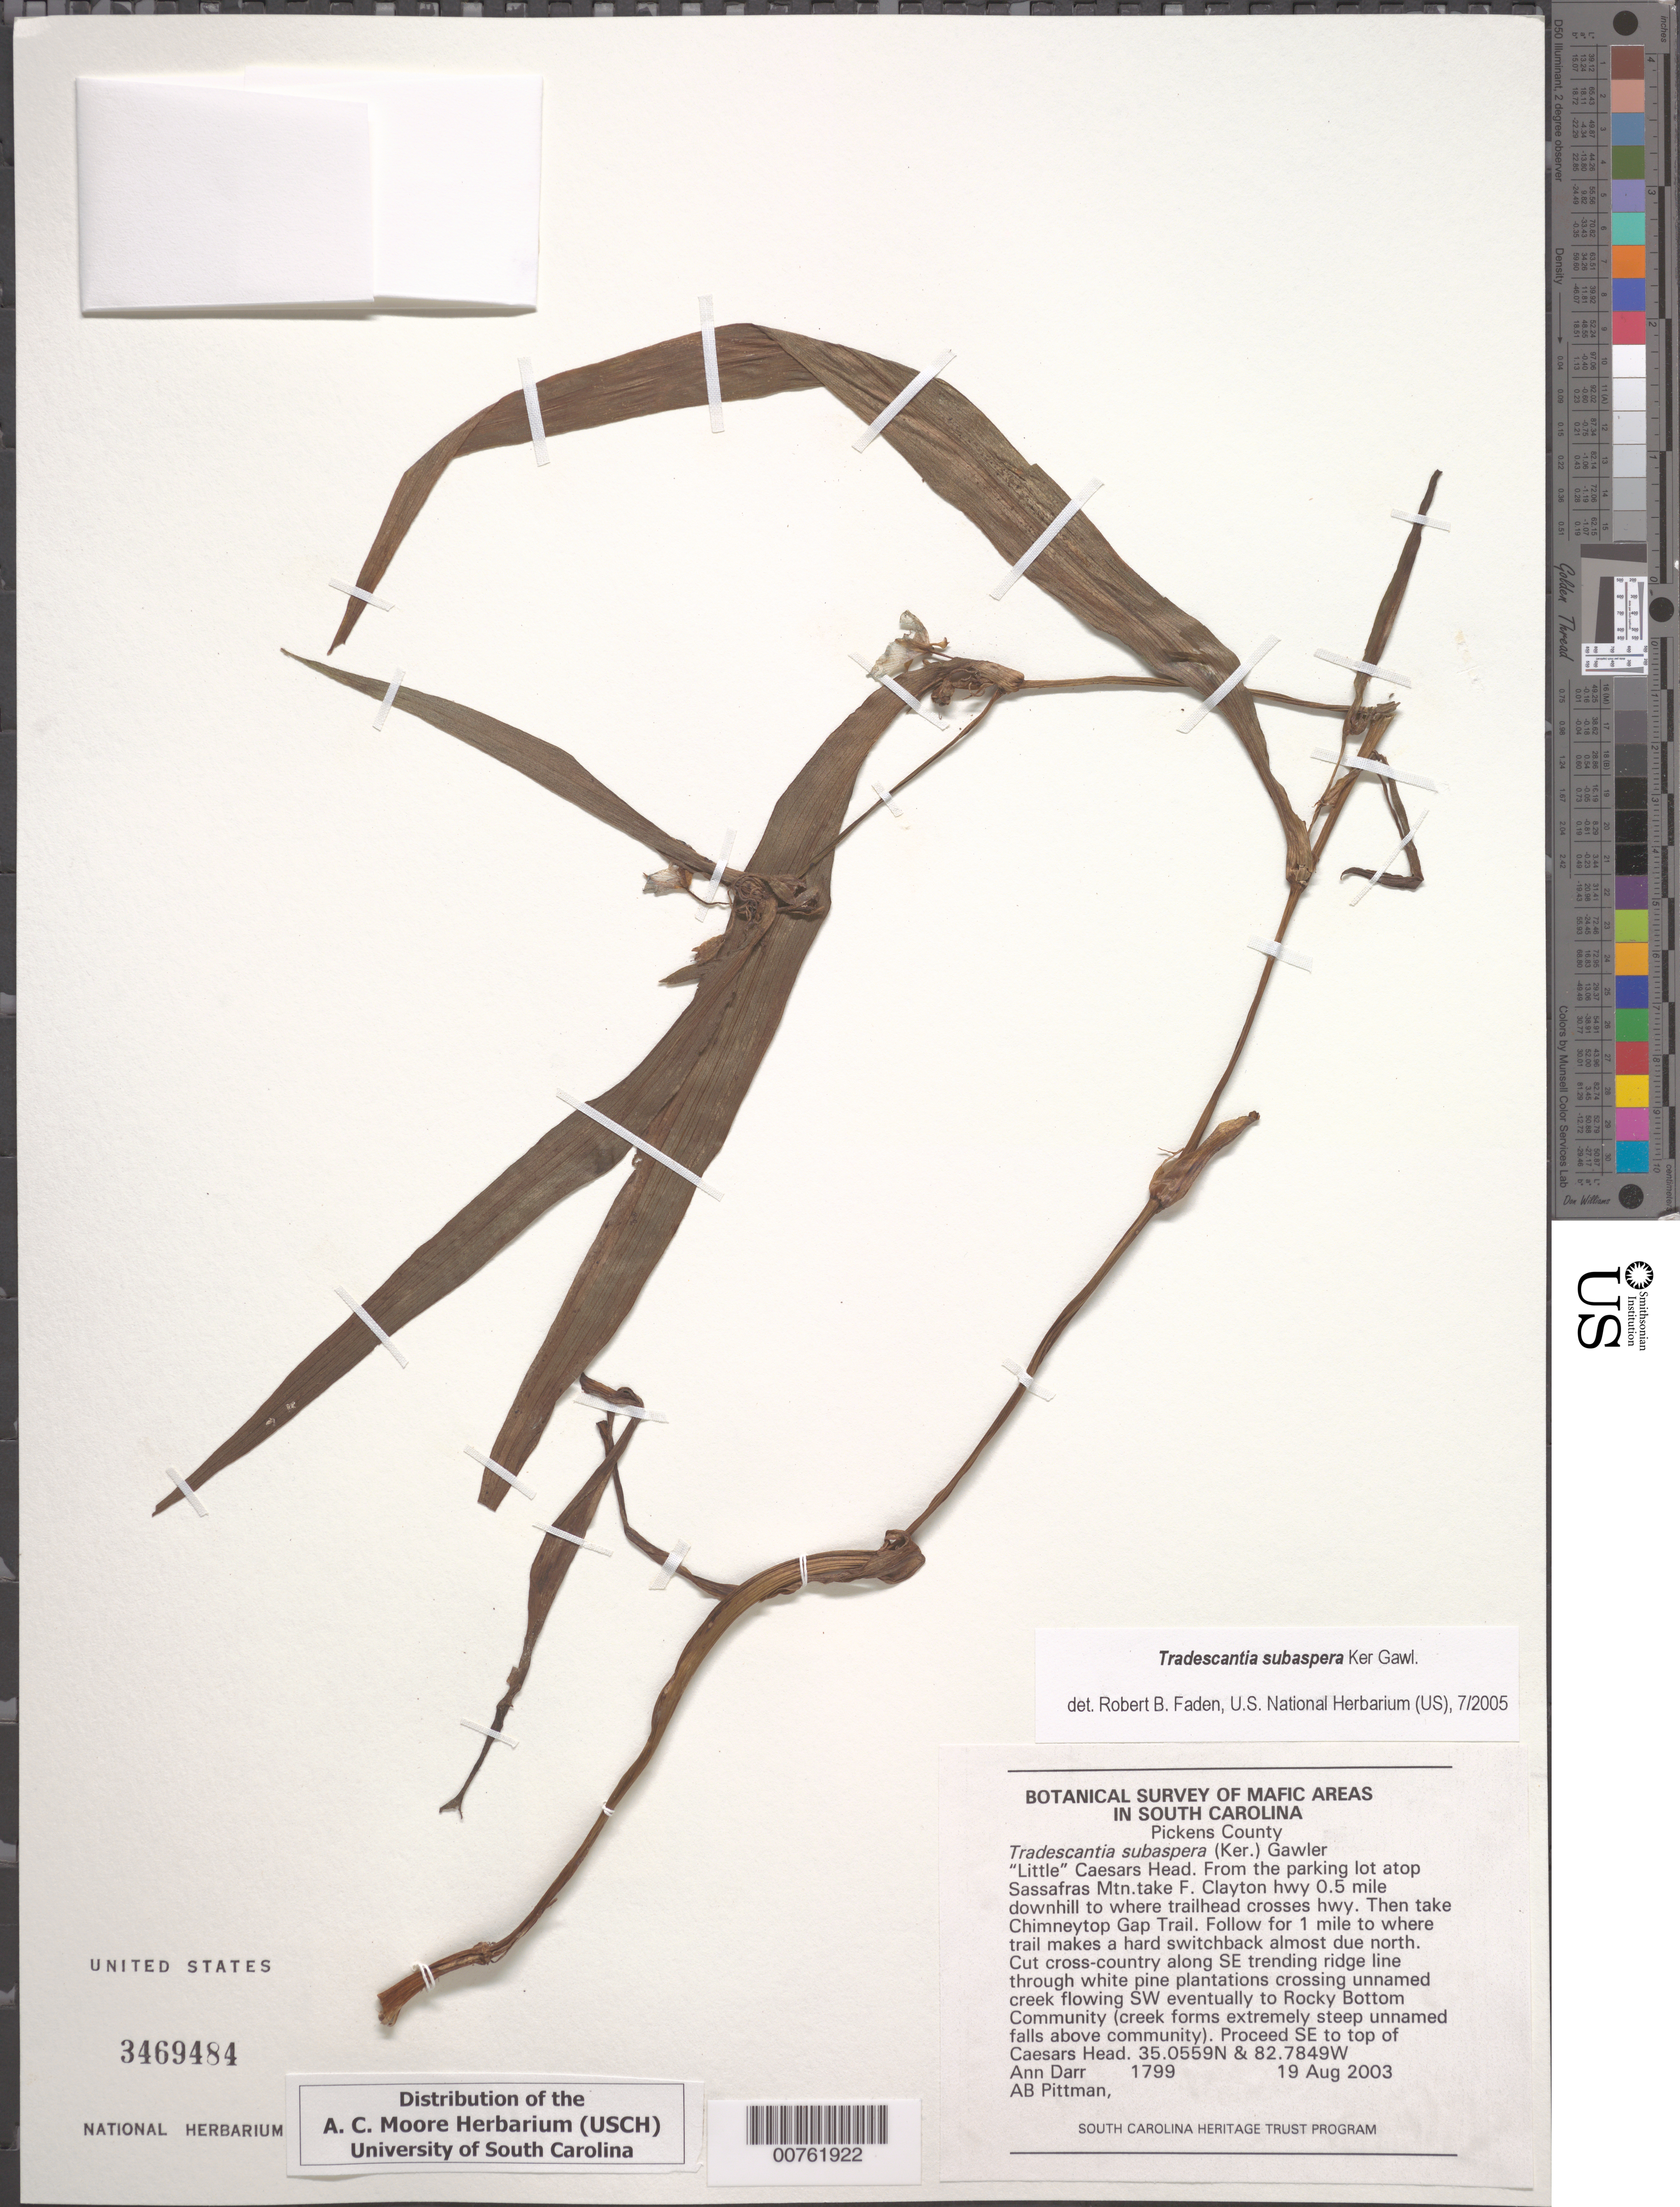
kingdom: Plantae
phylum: Tracheophyta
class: Liliopsida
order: Commelinales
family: Commelinaceae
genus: Tradescantia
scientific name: Tradescantia subaspera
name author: Ker Gawl.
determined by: Faden, Robert B., (US), Smithsonian Institution - National Museum of Natural History (UNITED STATES)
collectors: A. Darr et al.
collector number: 1799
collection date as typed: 19 Aug 2003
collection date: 2003-08-19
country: United States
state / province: South Carolina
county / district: Pickens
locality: "Little" Caesars Head. From the parking lot atop Sassafras Mtn. take F. Clayton hwy 0.5 mile downhill to where trailhead crosses hwy. Then take Chimneytop Gap Trail. Follow for 1 mile to where trail makes a hard switchback almost due north. Cut cross-country along SE trending ridge line through white pine plantations crossing unnamed creek flowing SW eventually to Rocky Bottom Community (Creek forms extremely steep unnamed falls above community). Proceed SE to top of Caesars Head.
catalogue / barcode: US 3469484